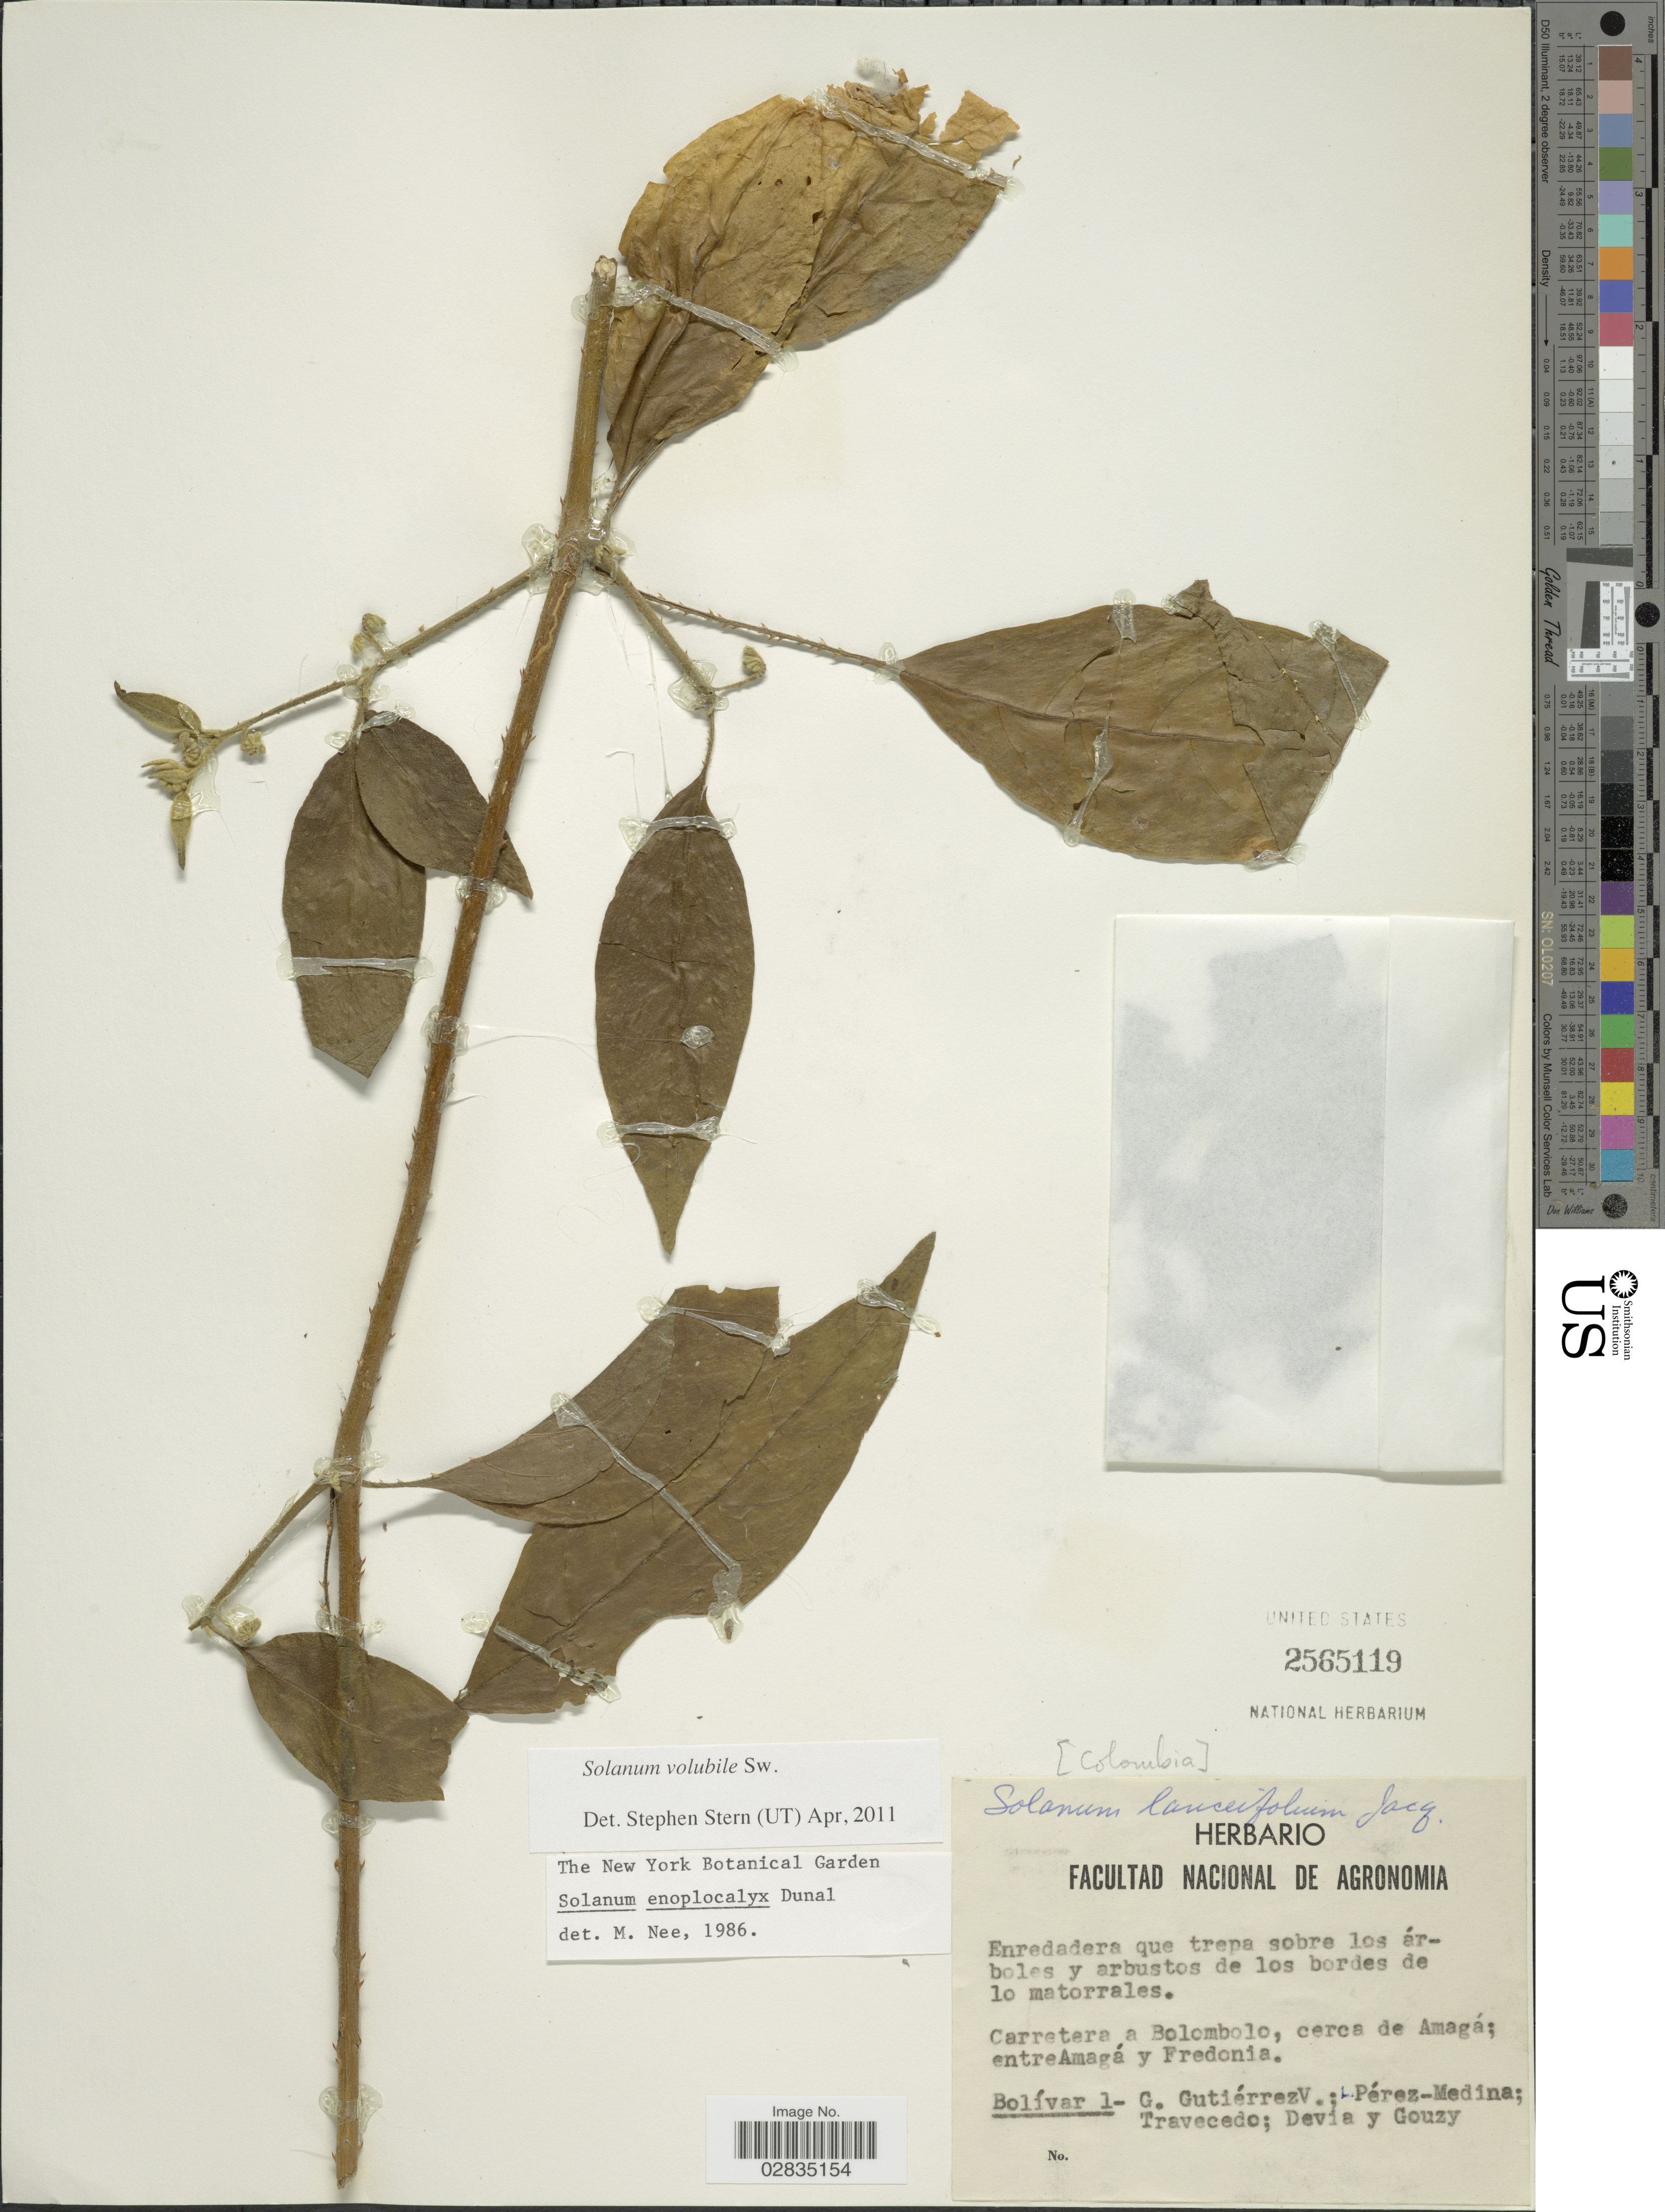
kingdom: Plantae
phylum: Tracheophyta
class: Magnoliopsida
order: Solanales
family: Solanaceae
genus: Solanum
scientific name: Solanum volubile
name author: Sw.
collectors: G. Gutiérrez V., L. Pérez-Medina, E. Travecedo, -. Devia & -. Gouzy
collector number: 1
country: Colombia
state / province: Bolívar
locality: Carretera a Bolombolo, cerca de Amagá, entre Amagá y Fredonia.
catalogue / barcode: US 2565119